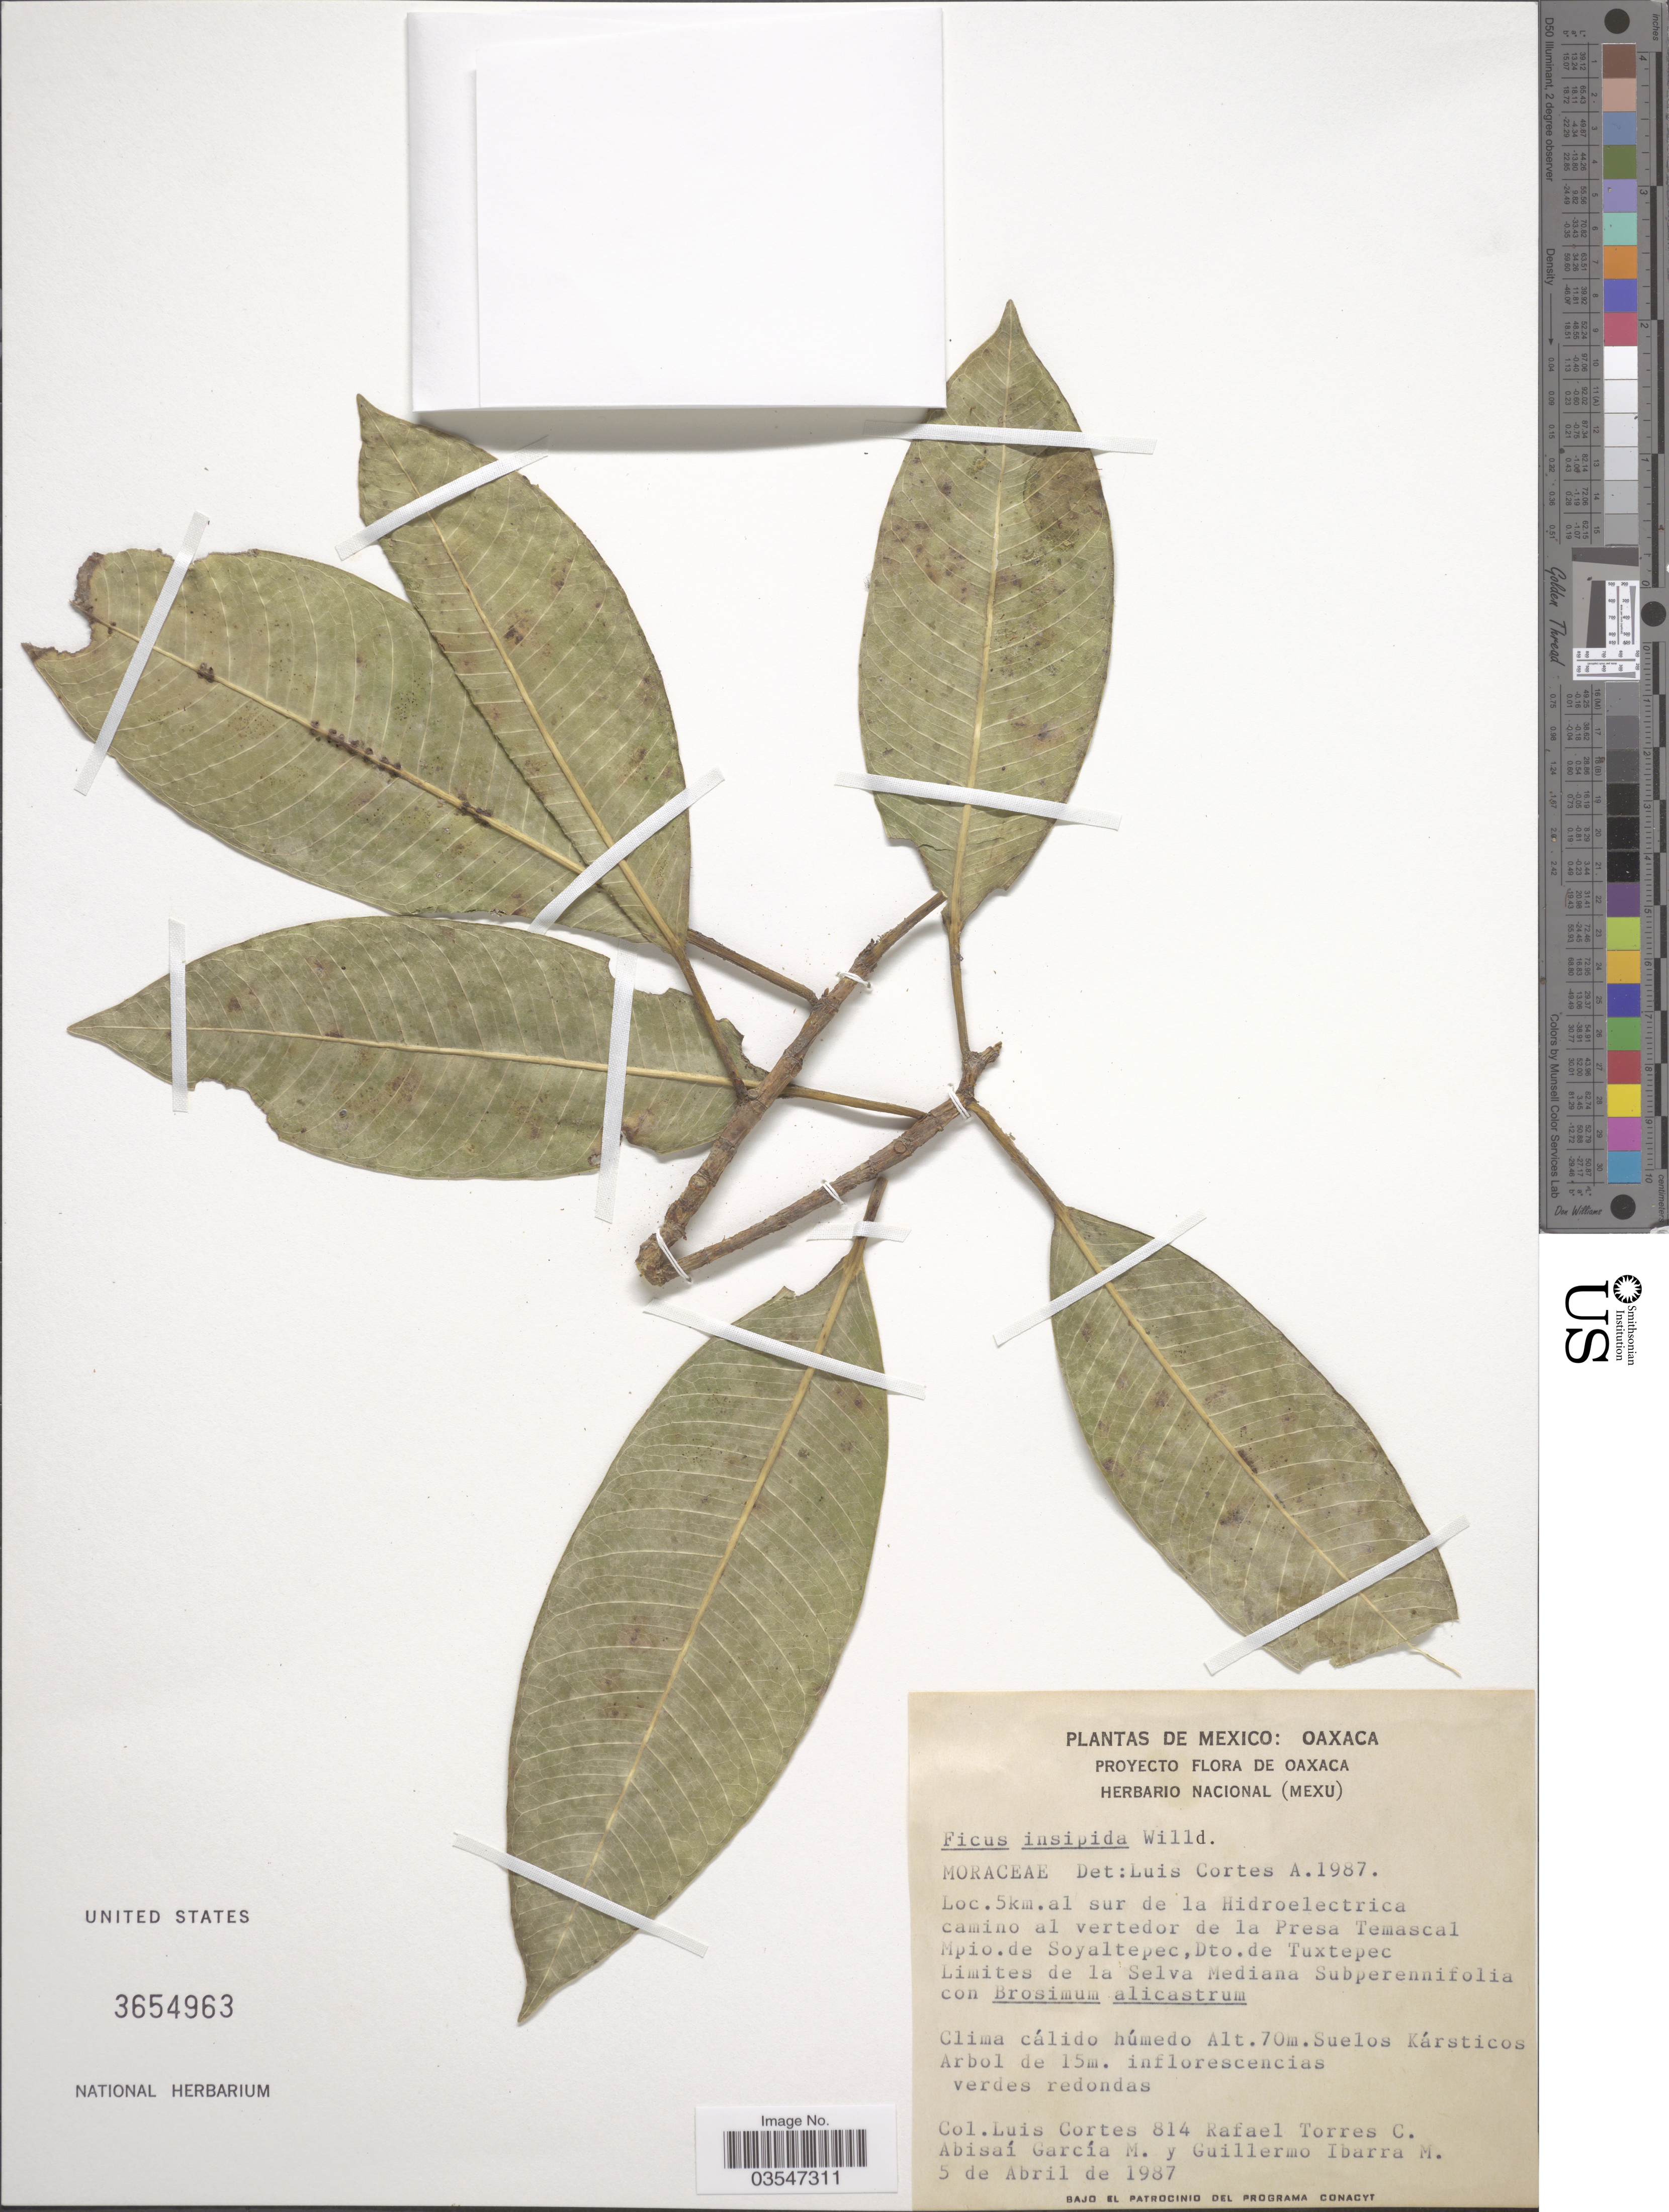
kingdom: Plantae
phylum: Tracheophyta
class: Magnoliopsida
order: Rosales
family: Moraceae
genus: Ficus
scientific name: Ficus insipida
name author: Willd.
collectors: L. Cortes, R. Torres C., A. García M. & G. Ibarra-Manríquez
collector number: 814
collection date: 1987-04-05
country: Mexico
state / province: Oaxaca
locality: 5km. al sur de la Hidroelectrica camino al vertedor de la Presa Temascal Mpio. de Soyaltepec, Dto. de Tuxtepec.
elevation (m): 70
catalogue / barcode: US 3654963